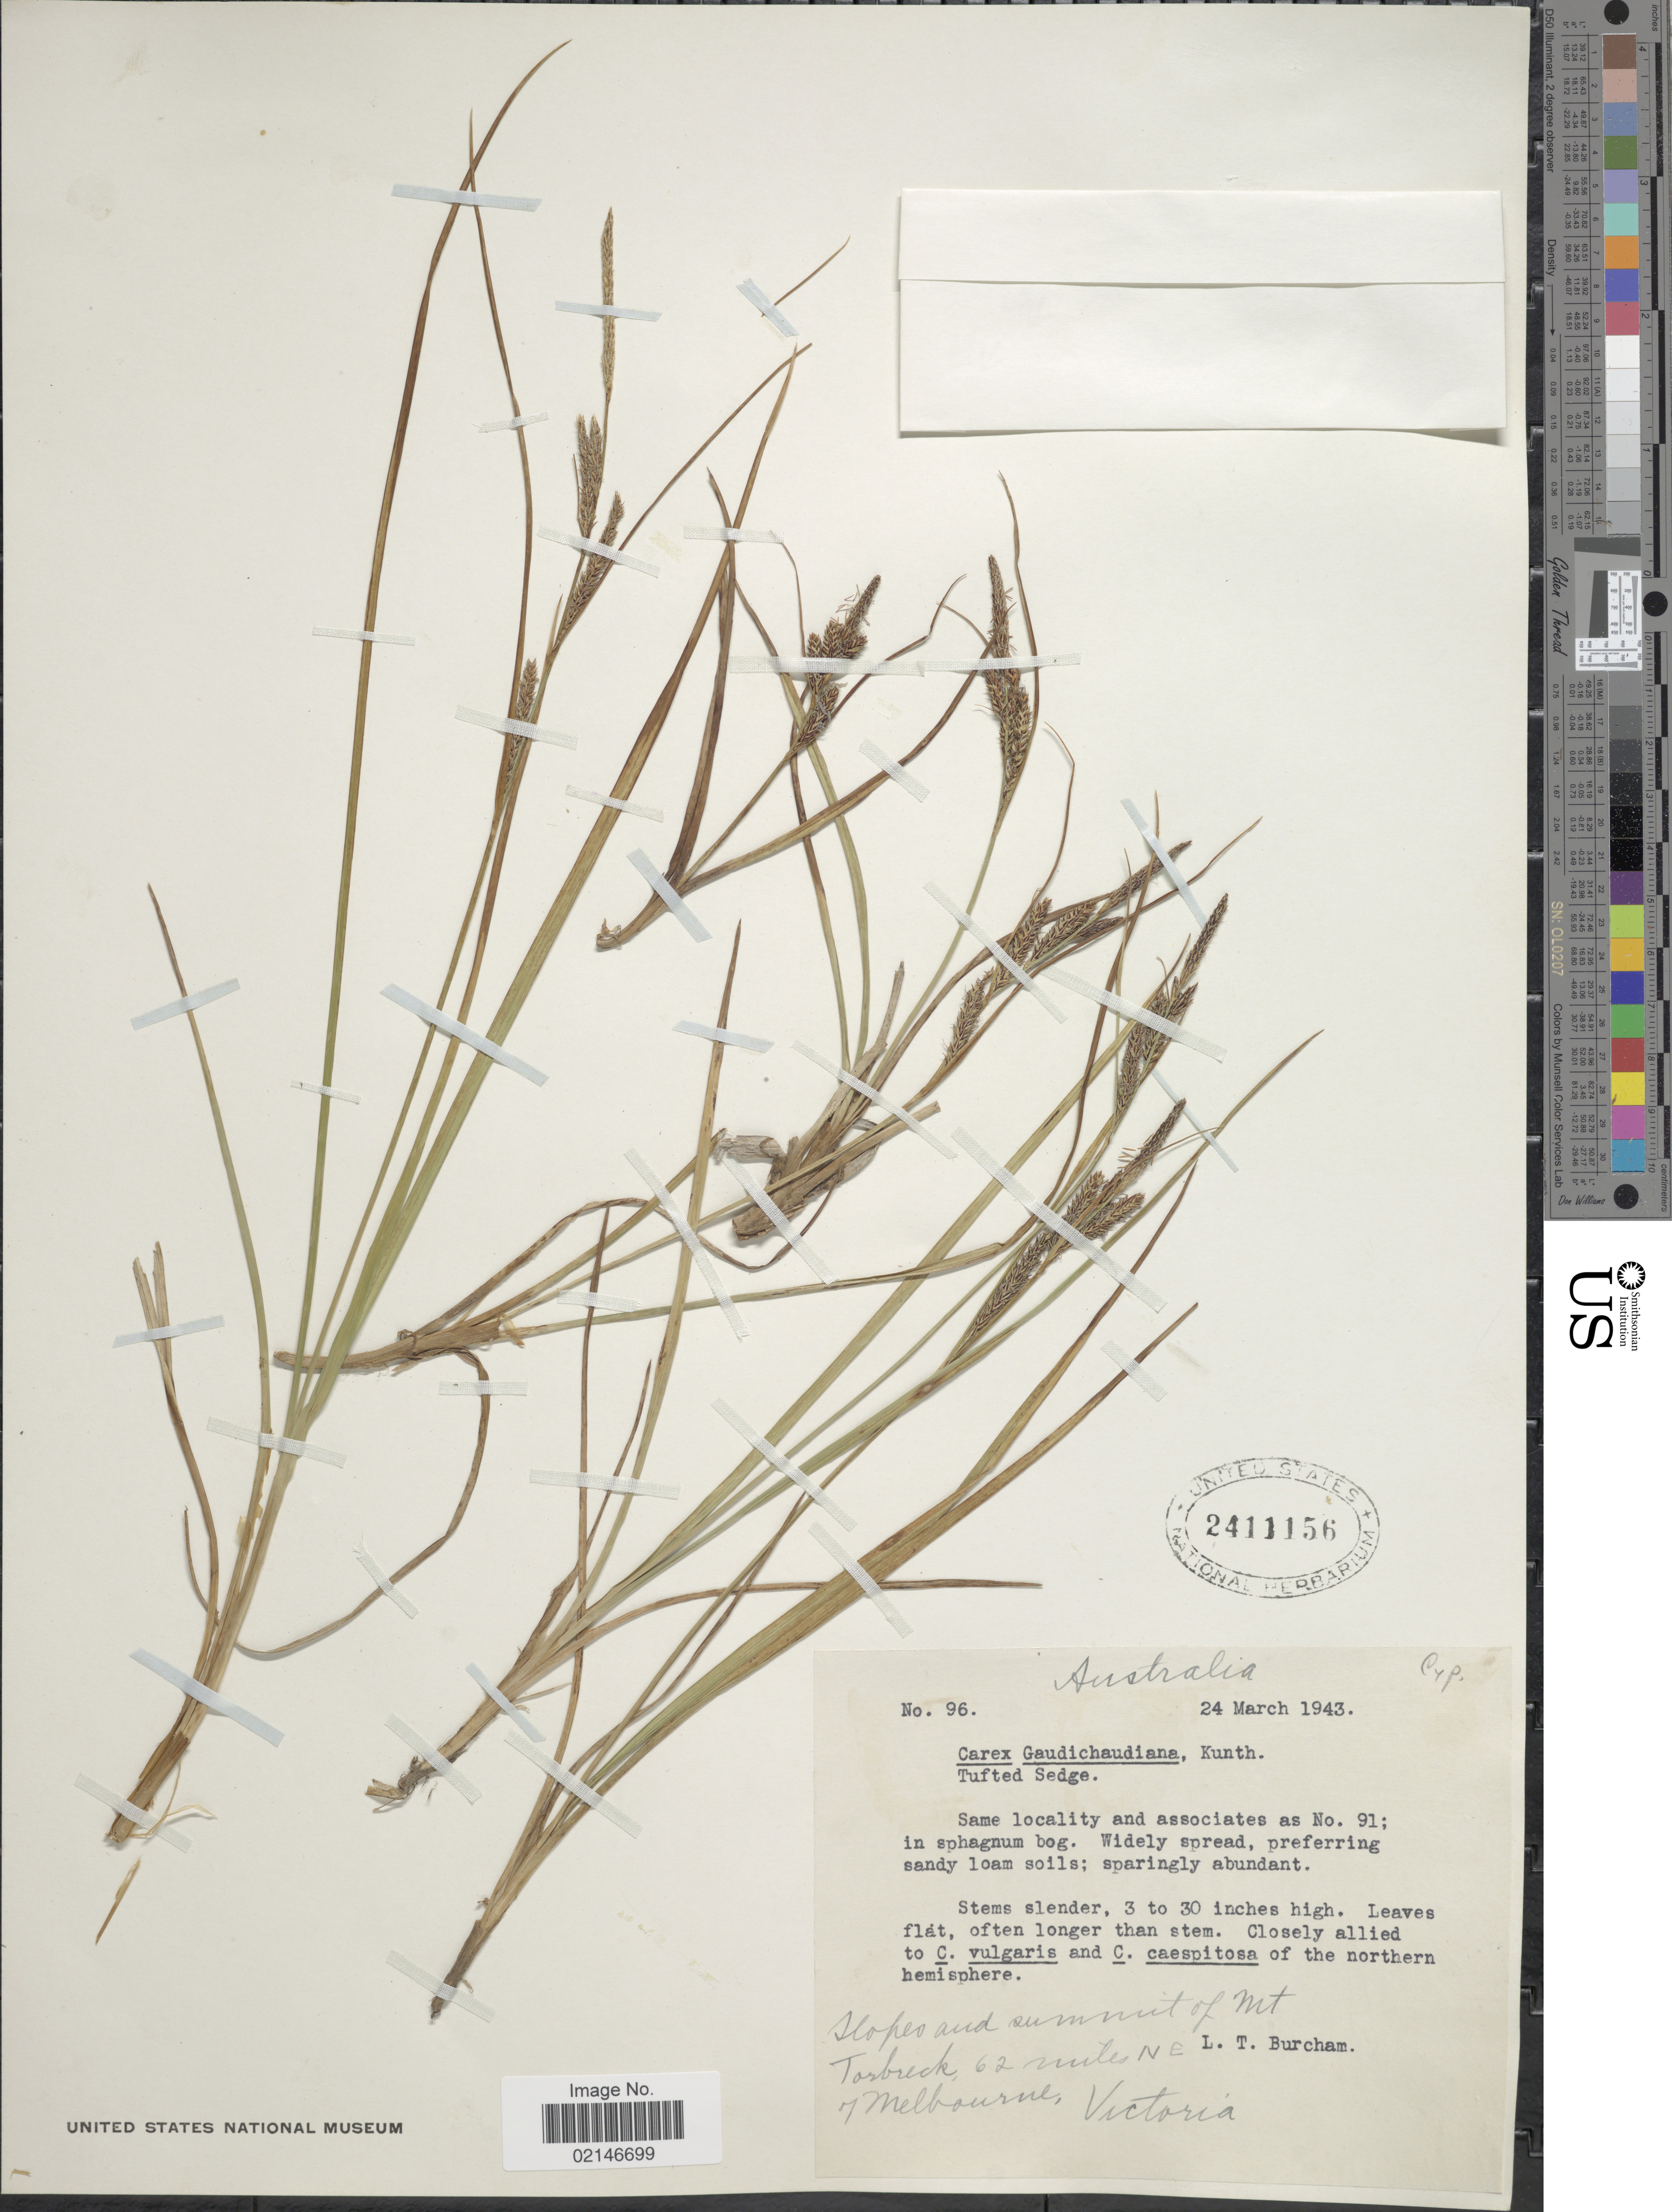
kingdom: Plantae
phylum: Tracheophyta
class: Liliopsida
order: Poales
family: Cyperaceae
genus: Carex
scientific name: Carex gaudichaudiana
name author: Kunth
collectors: L. Burcham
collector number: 96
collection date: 1943-03-24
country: Australia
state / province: Victoria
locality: Same locality and associates as No. 91; in sphagnum bog. Slopes and summit of Mt. Torbreck, 62 mile NE of Melbourne, Victoria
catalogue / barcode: US 2411156